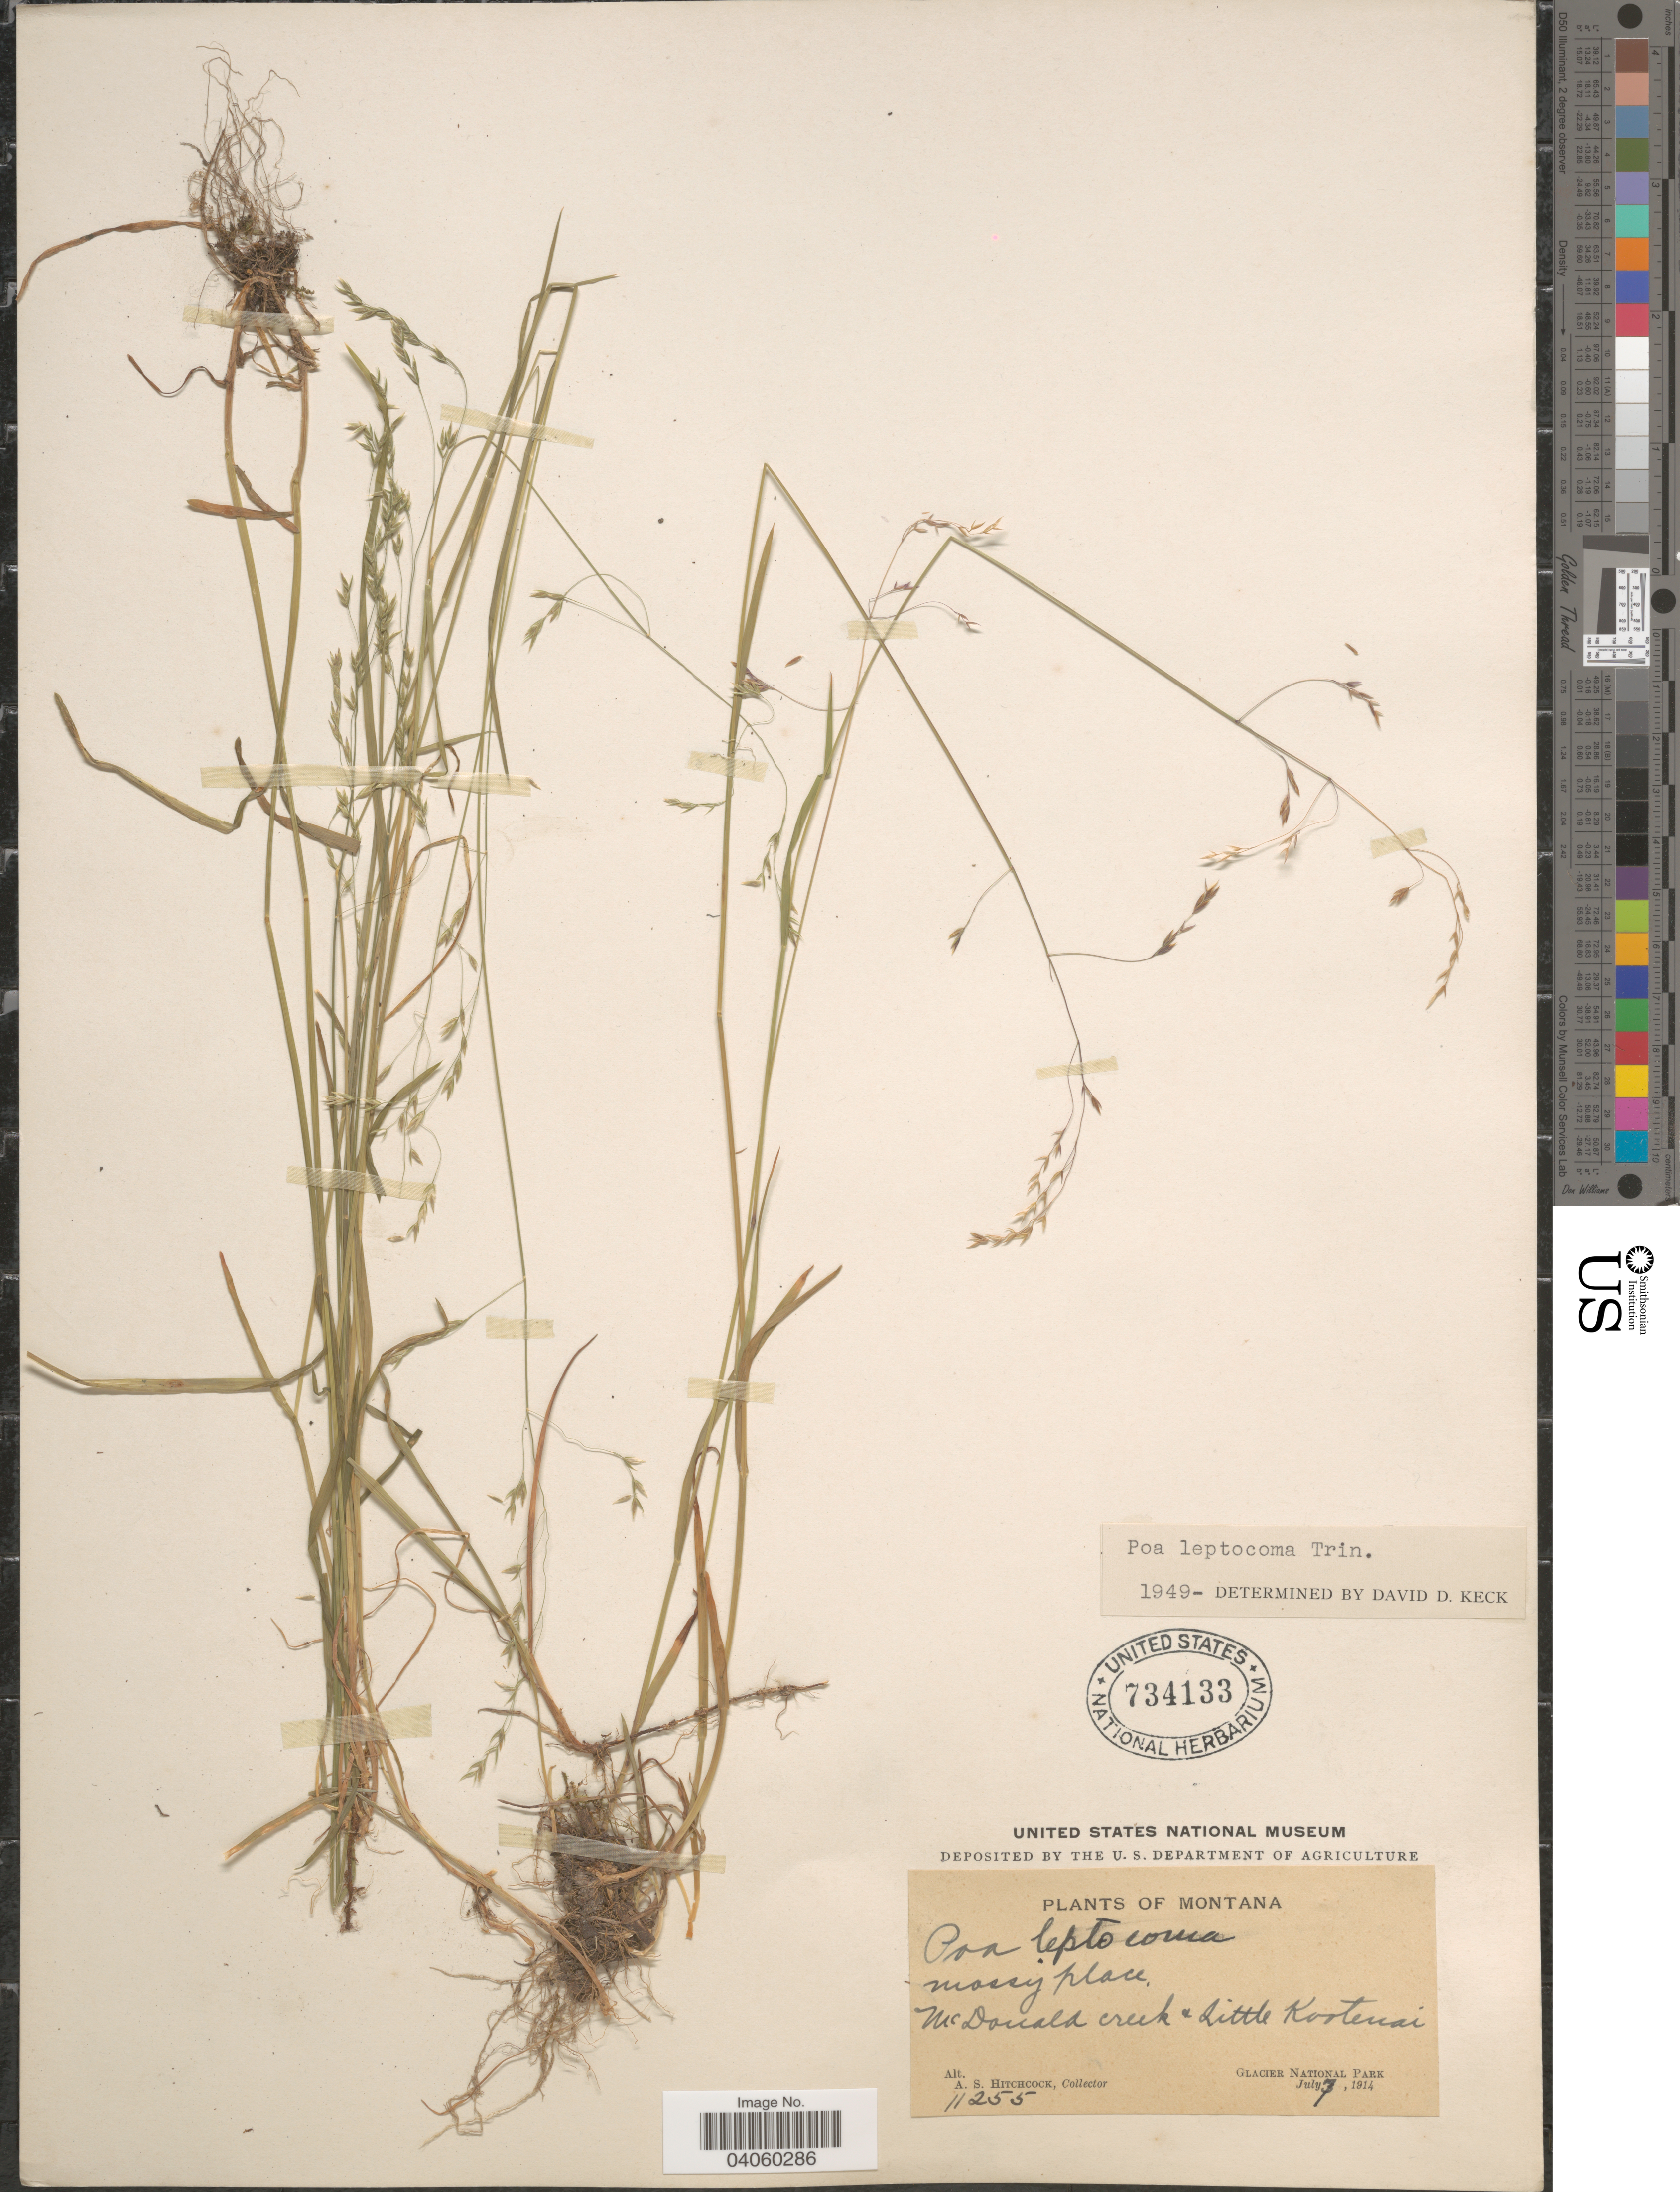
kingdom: Plantae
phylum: Tracheophyta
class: Liliopsida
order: Poales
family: Poaceae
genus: Poa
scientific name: Poa leptocoma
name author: Trin.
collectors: A. S. Hitchcock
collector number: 11255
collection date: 1914-07-07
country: United States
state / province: Montana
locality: McDonald creek + Little Kootenai. Glacier National Park.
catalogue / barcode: US 734133